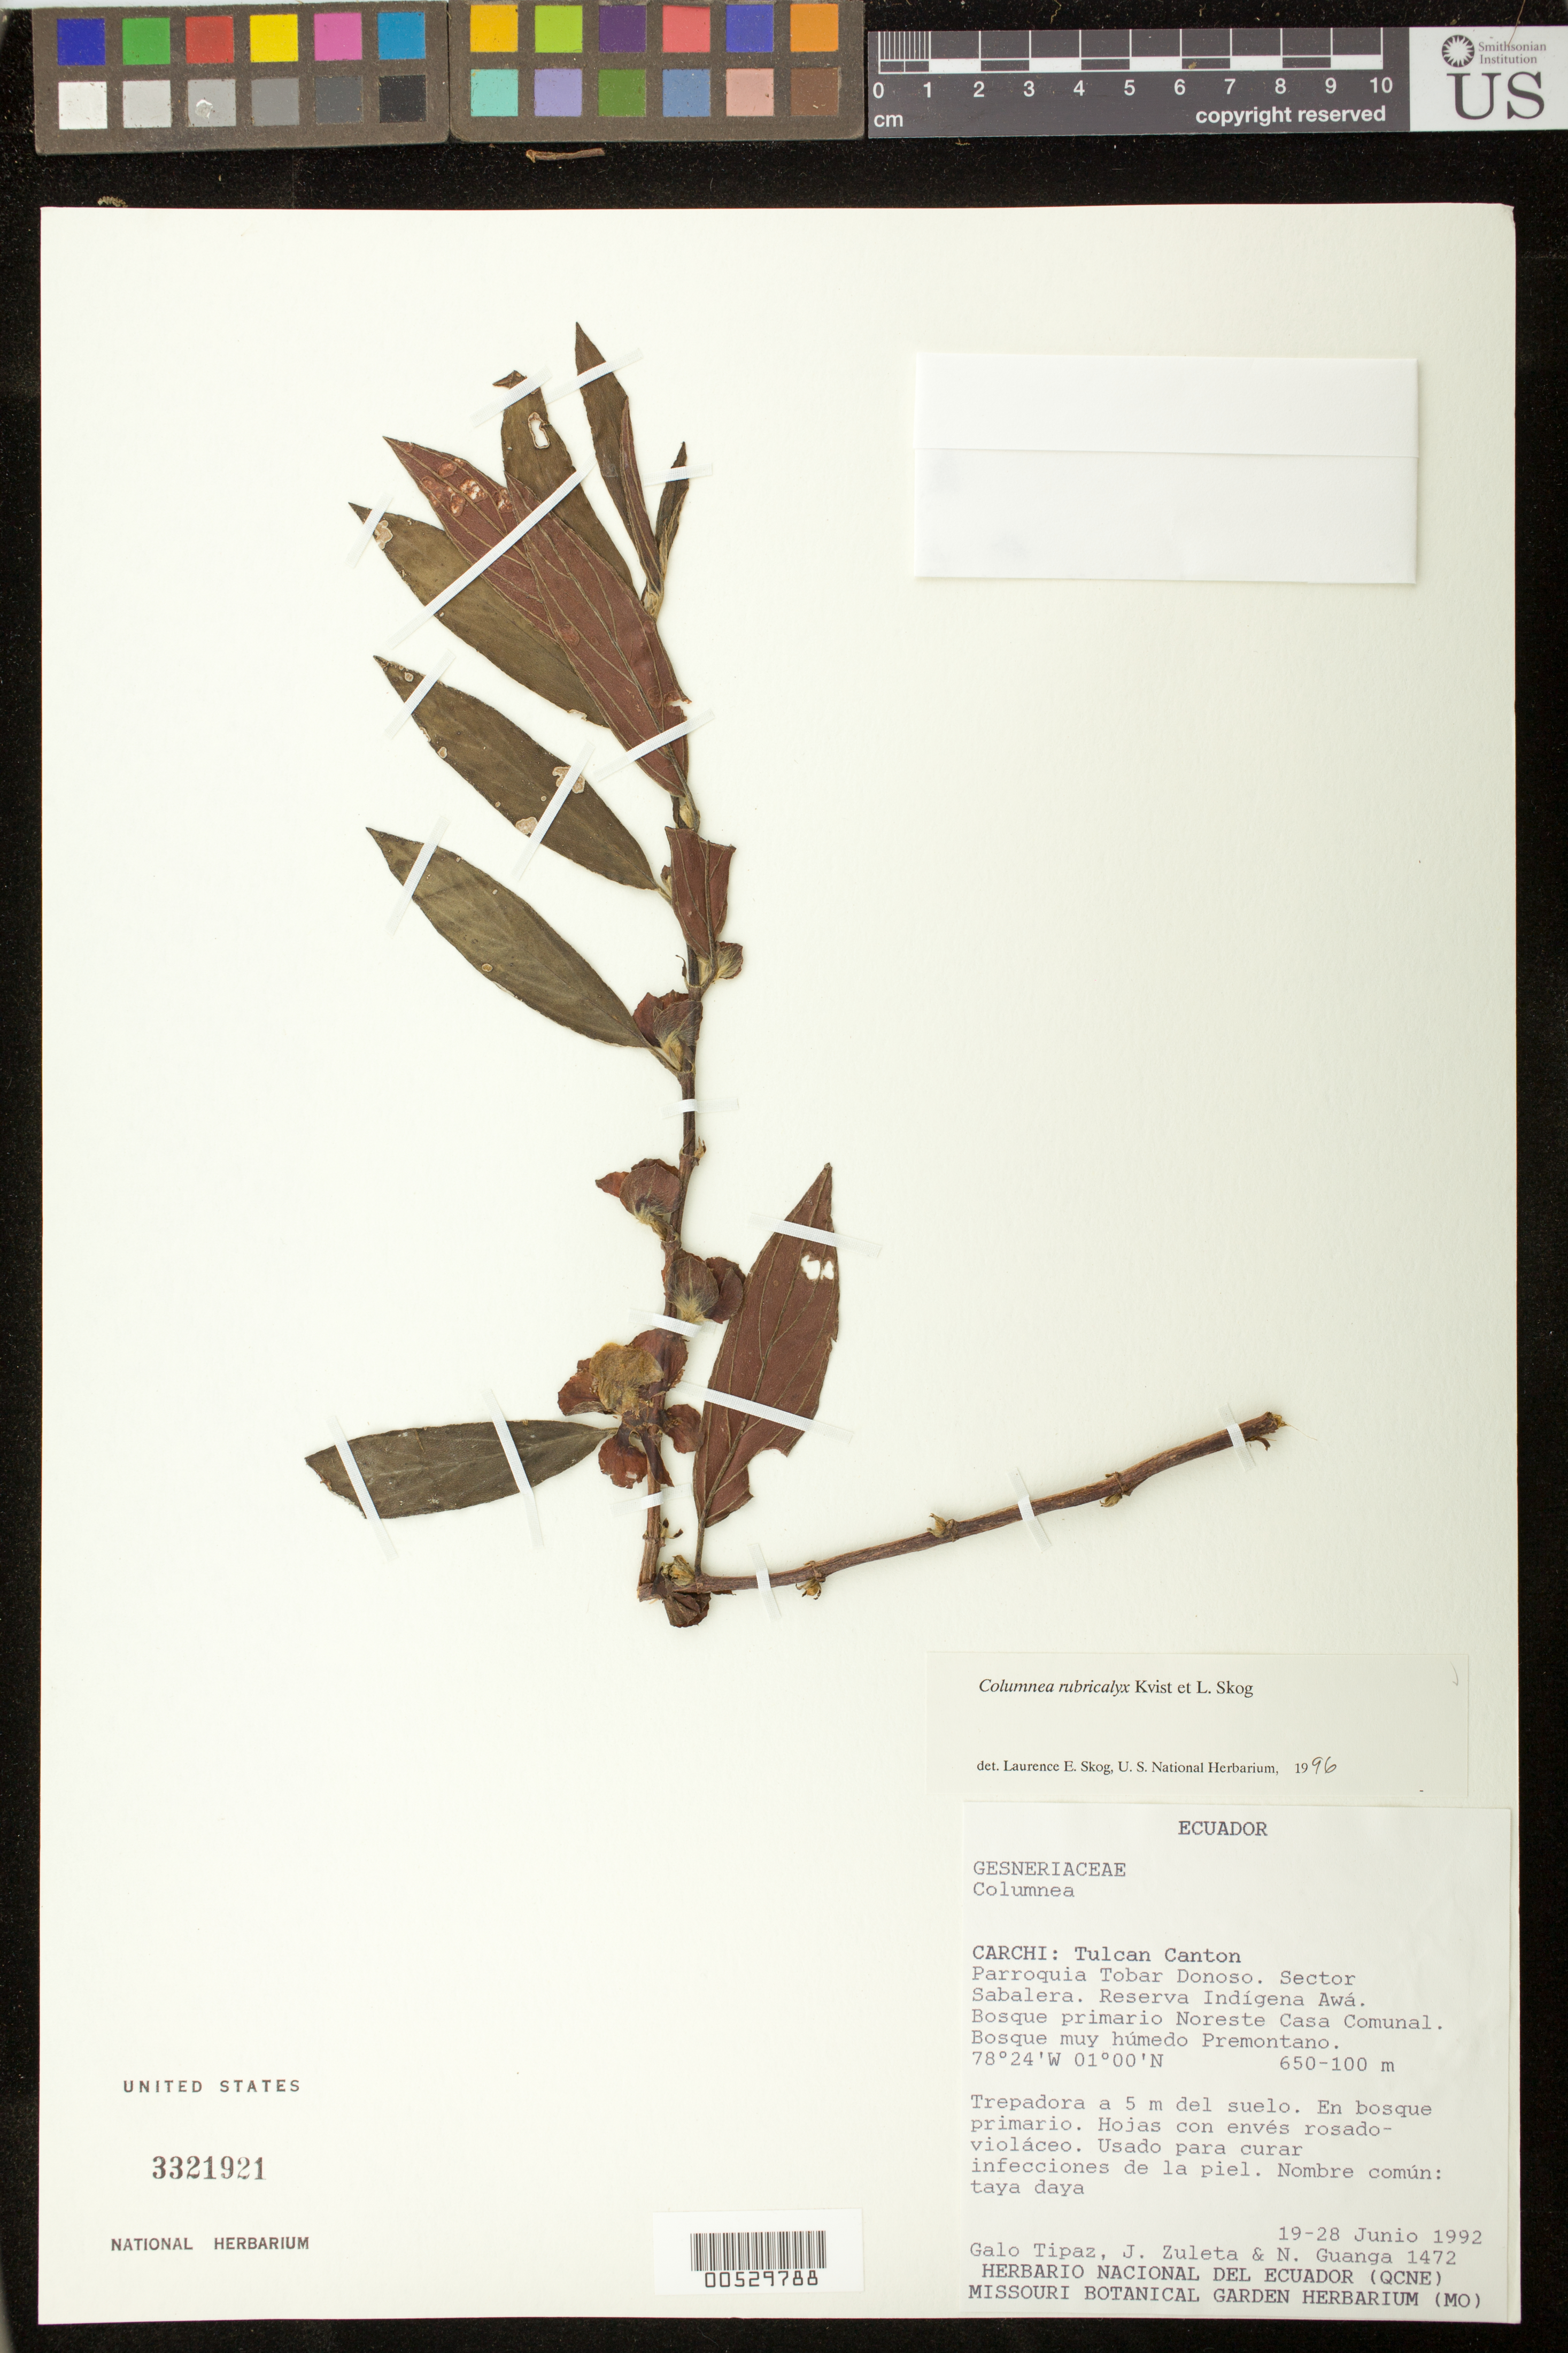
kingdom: Plantae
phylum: Tracheophyta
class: Magnoliopsida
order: Lamiales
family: Gesneriaceae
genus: Columnea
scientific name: Columnea rubricalyx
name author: L.P. Kvist & L.E. Skog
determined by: Skog, Laurence E.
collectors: G. Tipaz, J. Zuleta & N. Guanga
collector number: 1472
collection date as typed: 19-28 Jun 1992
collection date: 1992-06-19/1992-06-28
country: Ecuador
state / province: Carchi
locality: Tulcan Canton, Parroquia Tobar Donoso, sector Sabalera, Reserva Indígena Awá; noreste casa comunal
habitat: Bosque primario, bosque muy húmedo premontano; trepadora a 5 km del suelo, en bosque primario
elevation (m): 100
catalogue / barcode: US 3321921